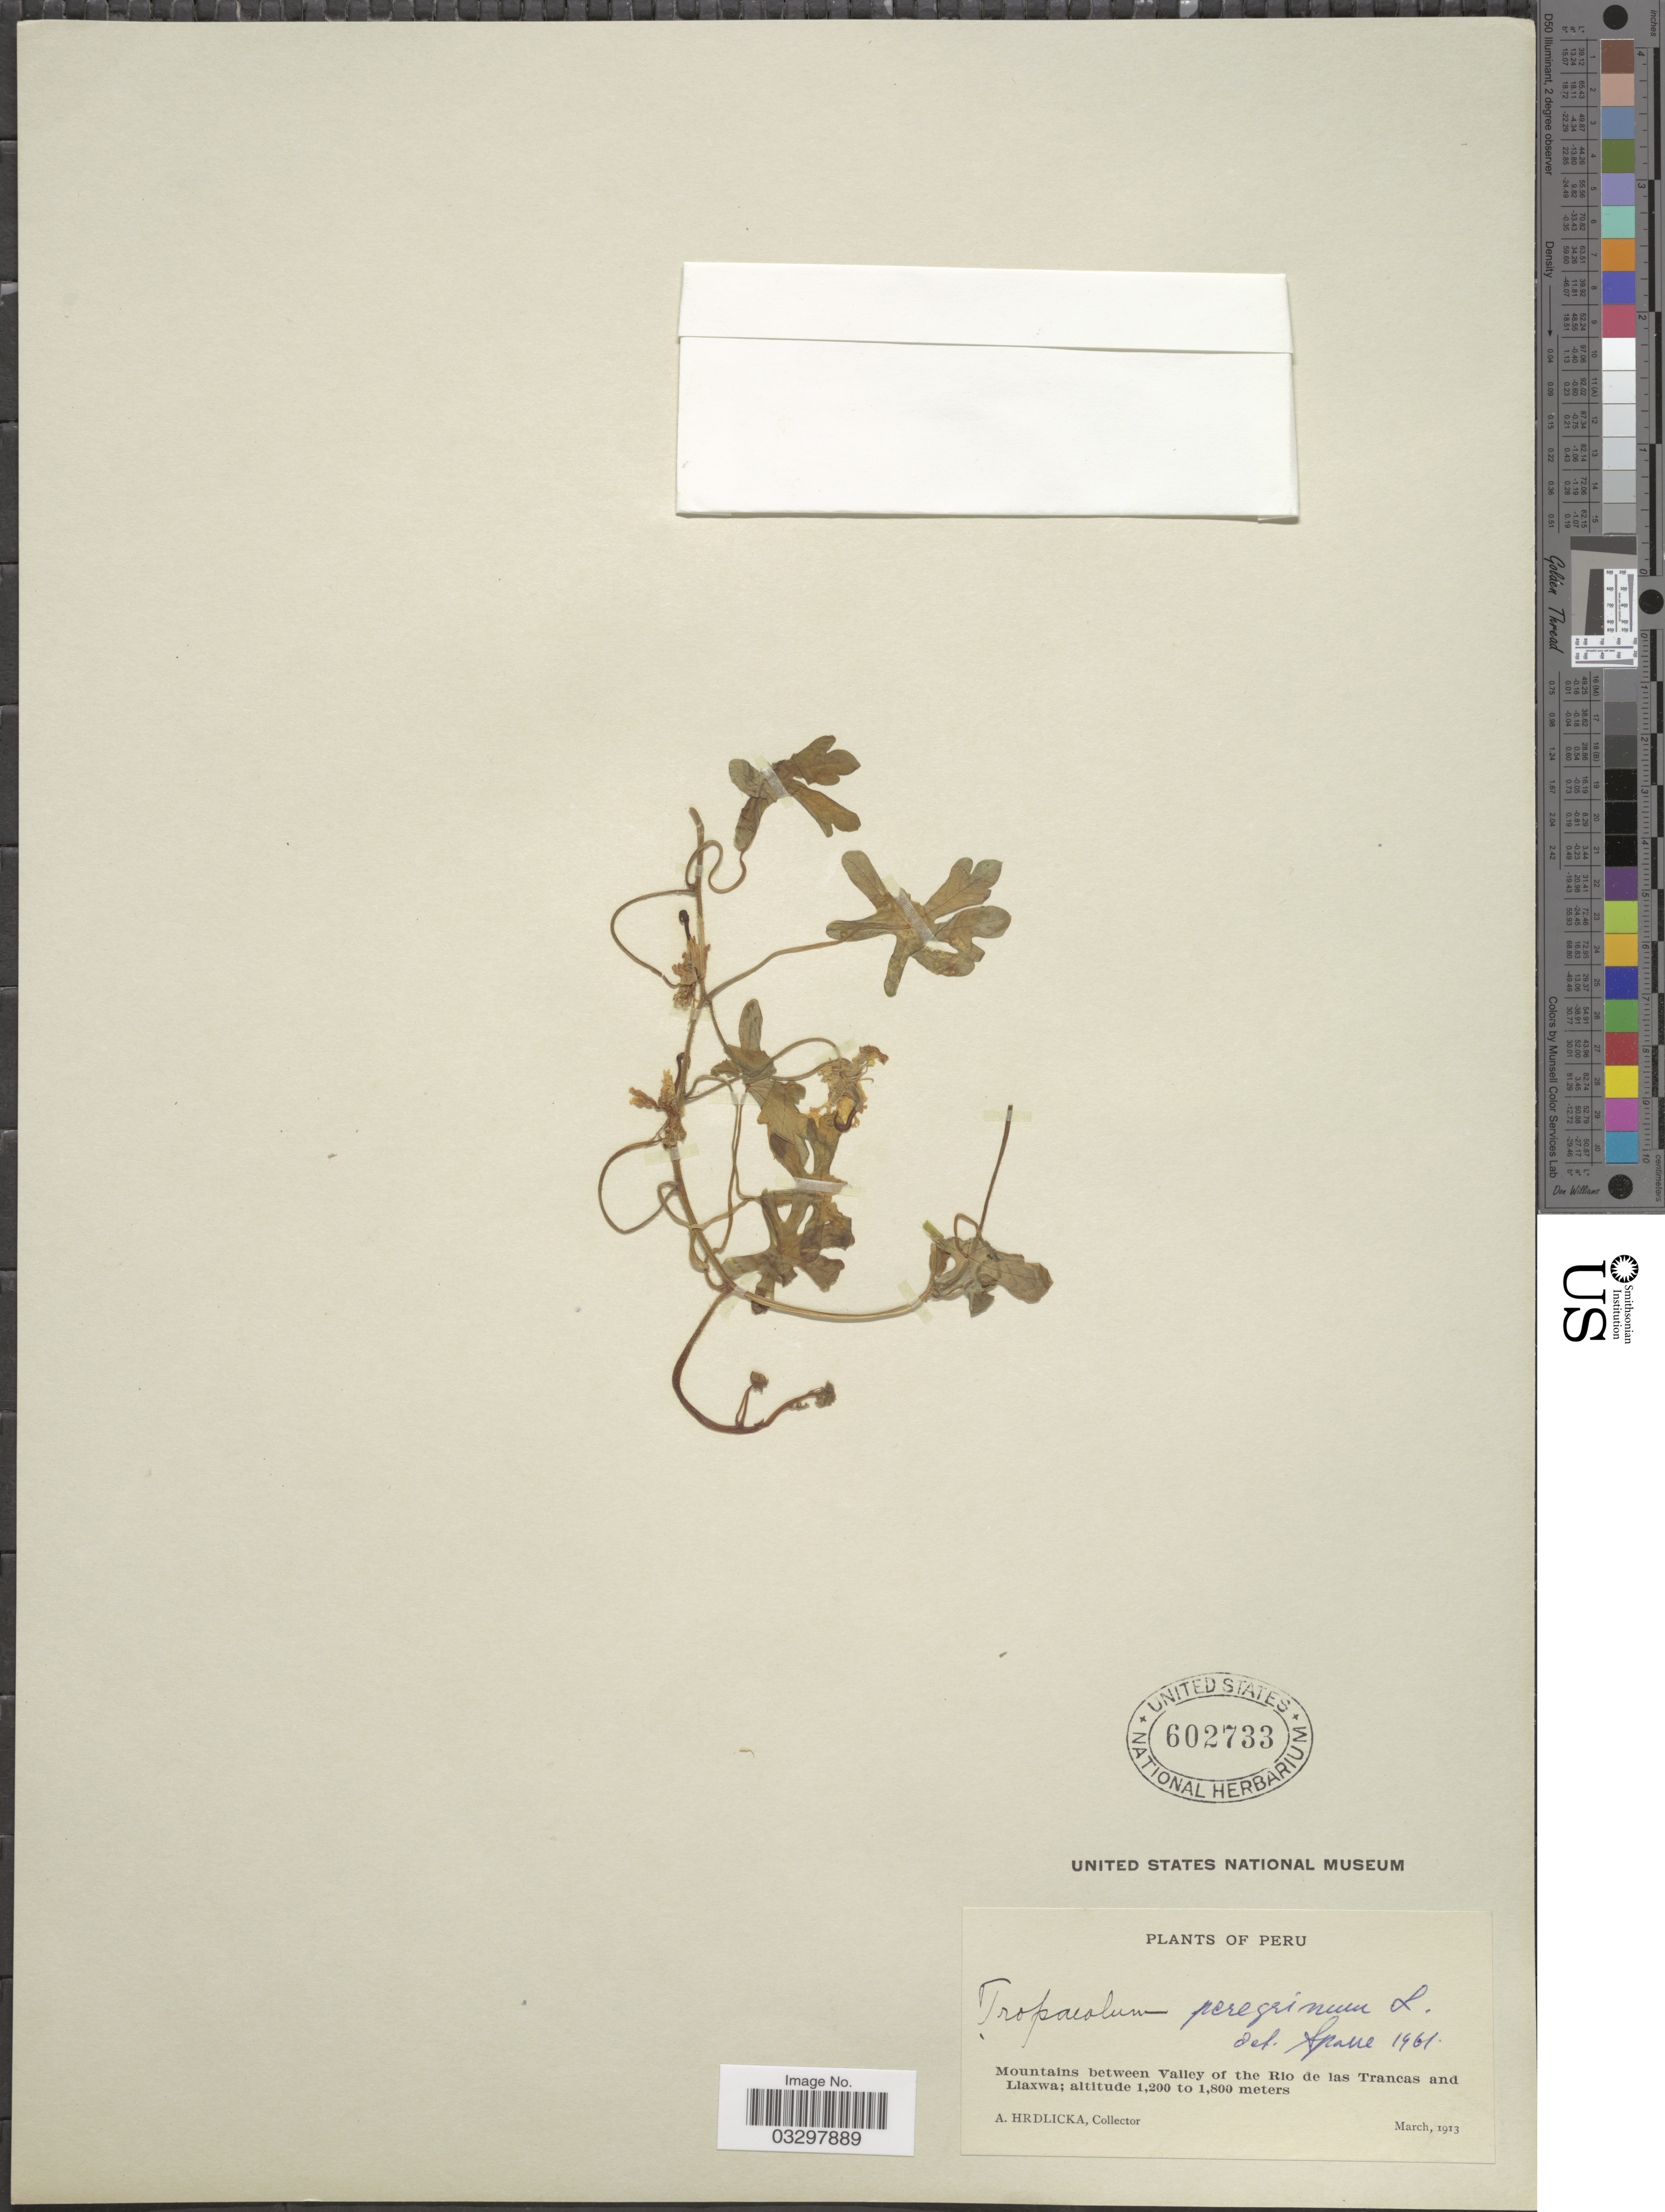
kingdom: Plantae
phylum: Tracheophyta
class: Magnoliopsida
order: Brassicales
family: Tropaeolaceae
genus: Tropaeolum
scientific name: Tropaeolum peregrinum var. peregrinum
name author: L.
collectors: A. Hrdlicka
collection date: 1913-03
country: Peru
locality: Mountains between Valley of the Rio de las Trancas and Llaxwa.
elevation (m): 1200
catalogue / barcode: US 602733